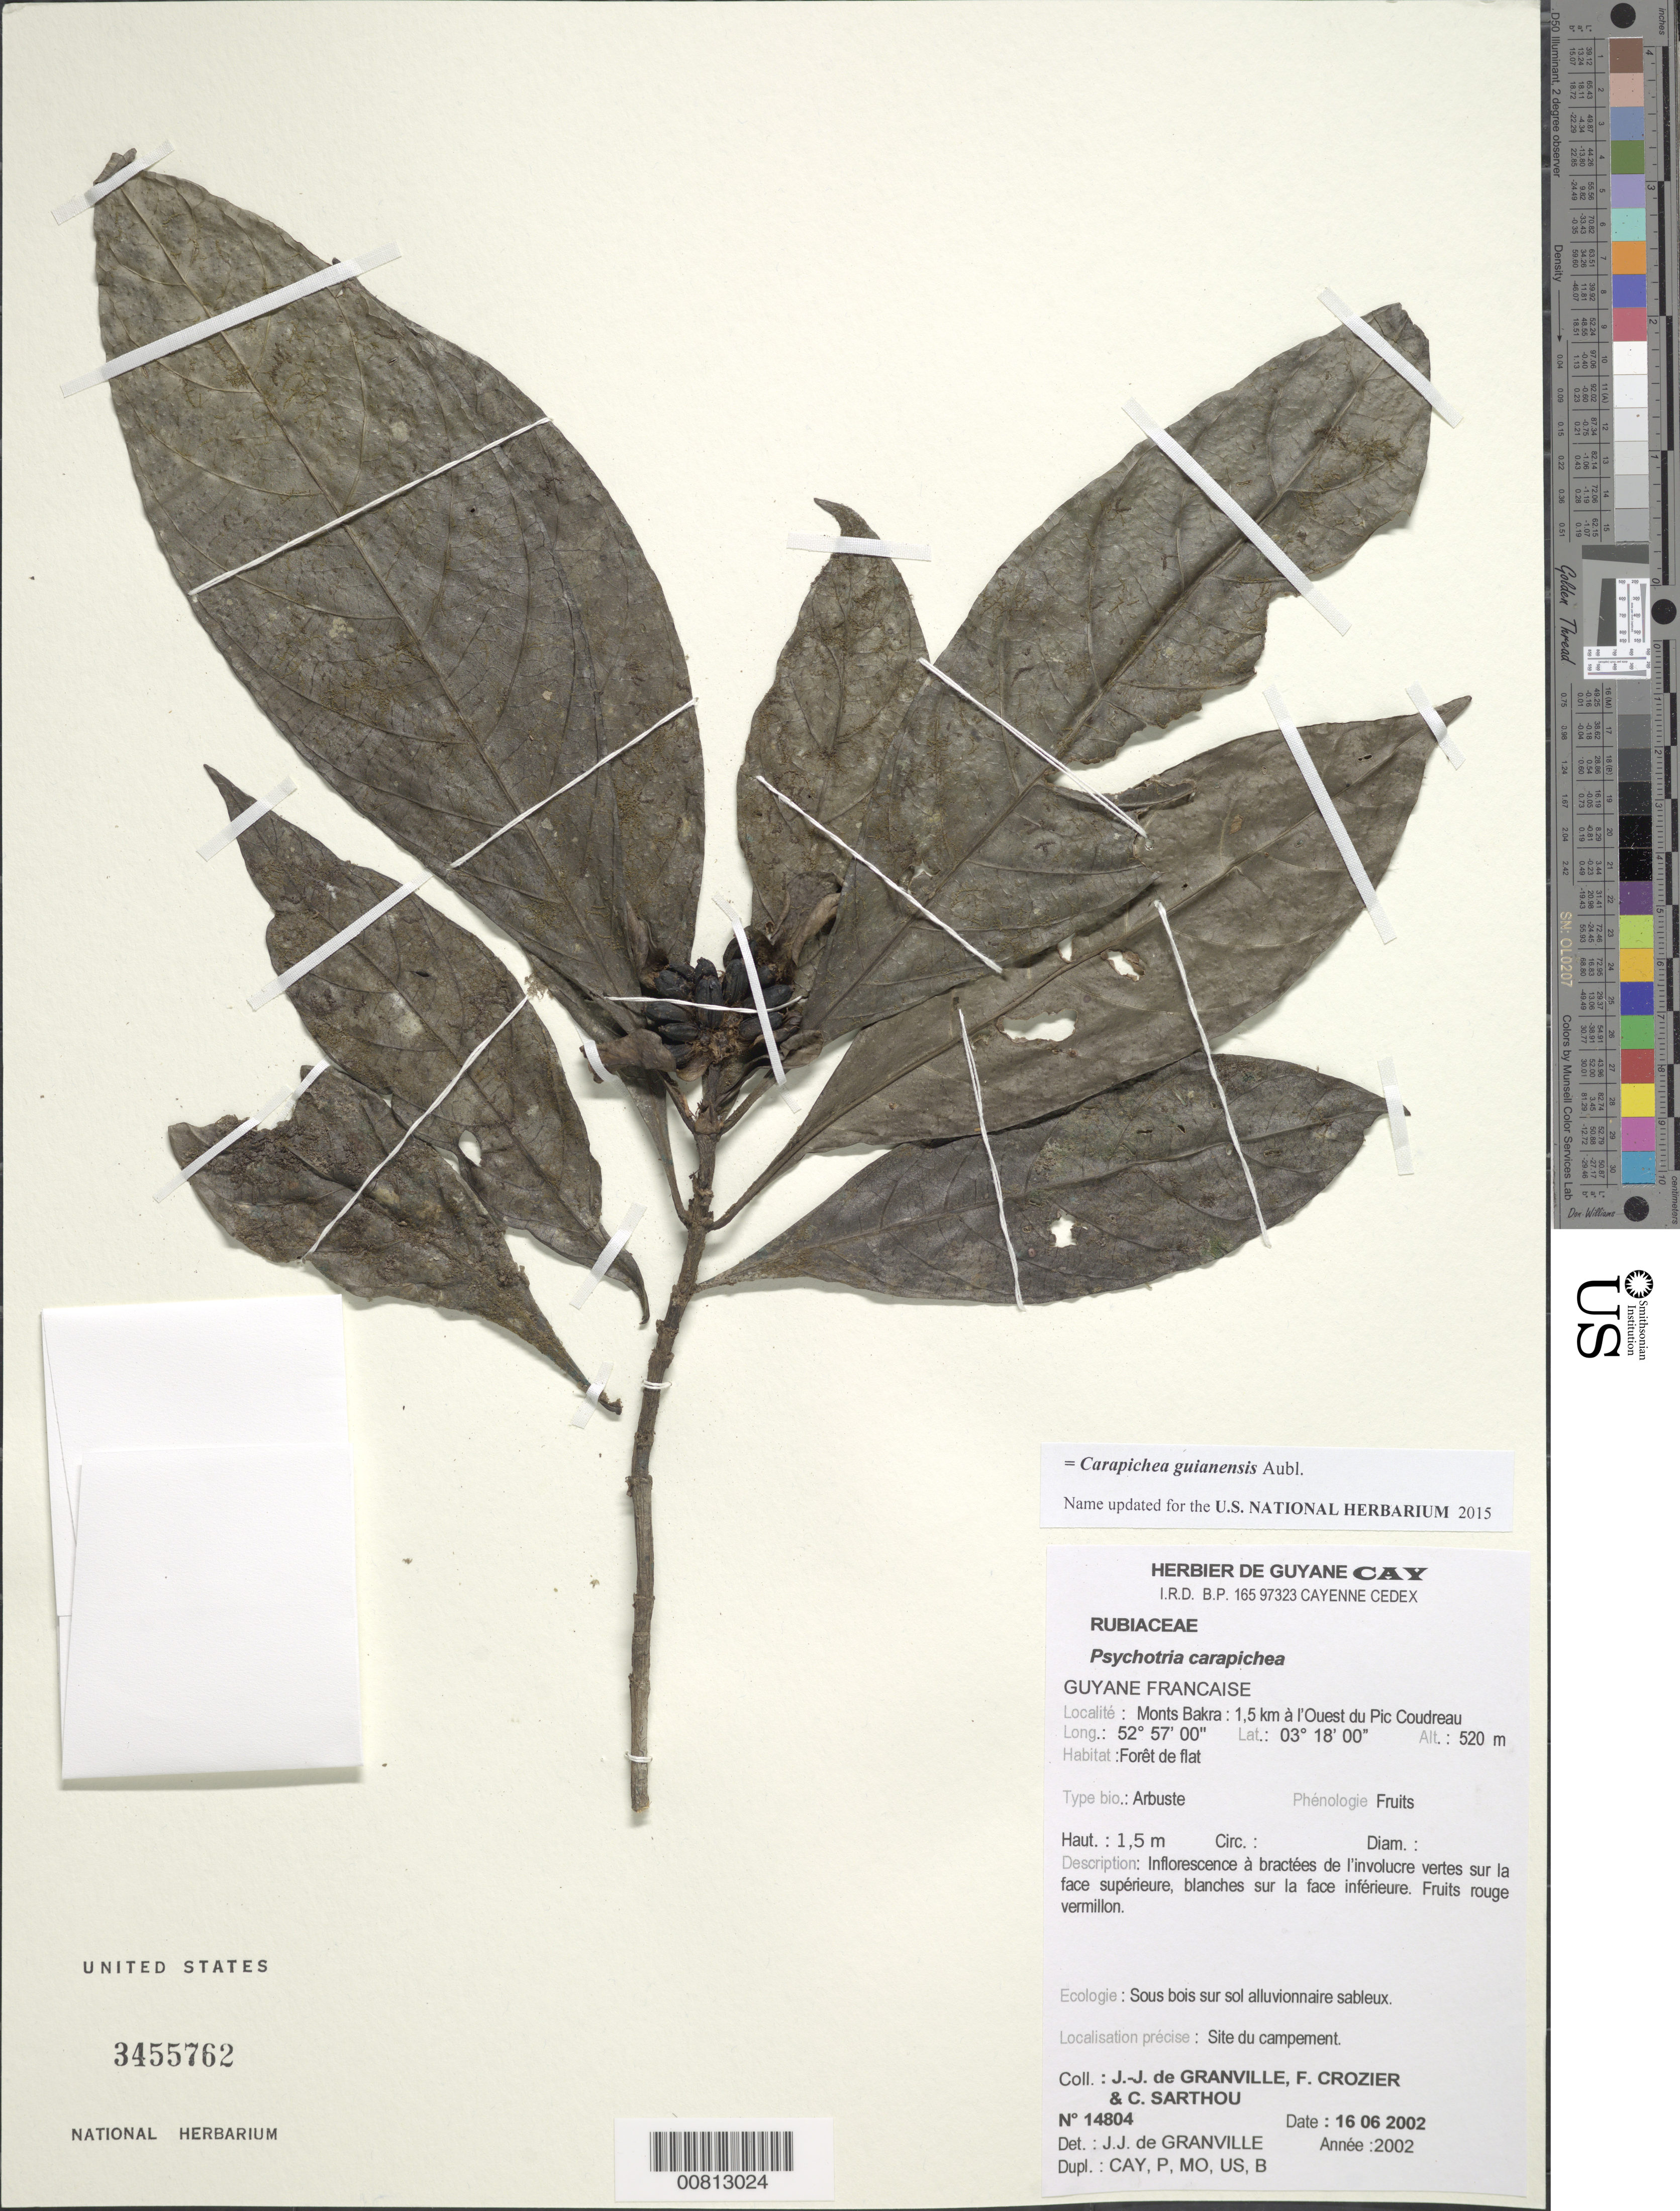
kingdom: Plantae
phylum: Tracheophyta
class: Magnoliopsida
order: Gentianales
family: Rubiaceae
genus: Carapichea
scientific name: Carapichea guianensis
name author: Aubl.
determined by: Granville, J. J. de, (CAY), Institut de Recherche pour le Developpement (IRD) (FRENCH GUIANA)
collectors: J.-J. de Granville, F. Crozier & C. Sarthou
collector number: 14804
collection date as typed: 16-Jun-02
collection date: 2002-06-16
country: French Guiana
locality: Monts Bakra, 1.5 km a l'Ouest du Pic Coudreau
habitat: Forêt de flat; sous bois sur sol alluvionnaire sableux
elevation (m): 520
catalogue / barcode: US 3455762